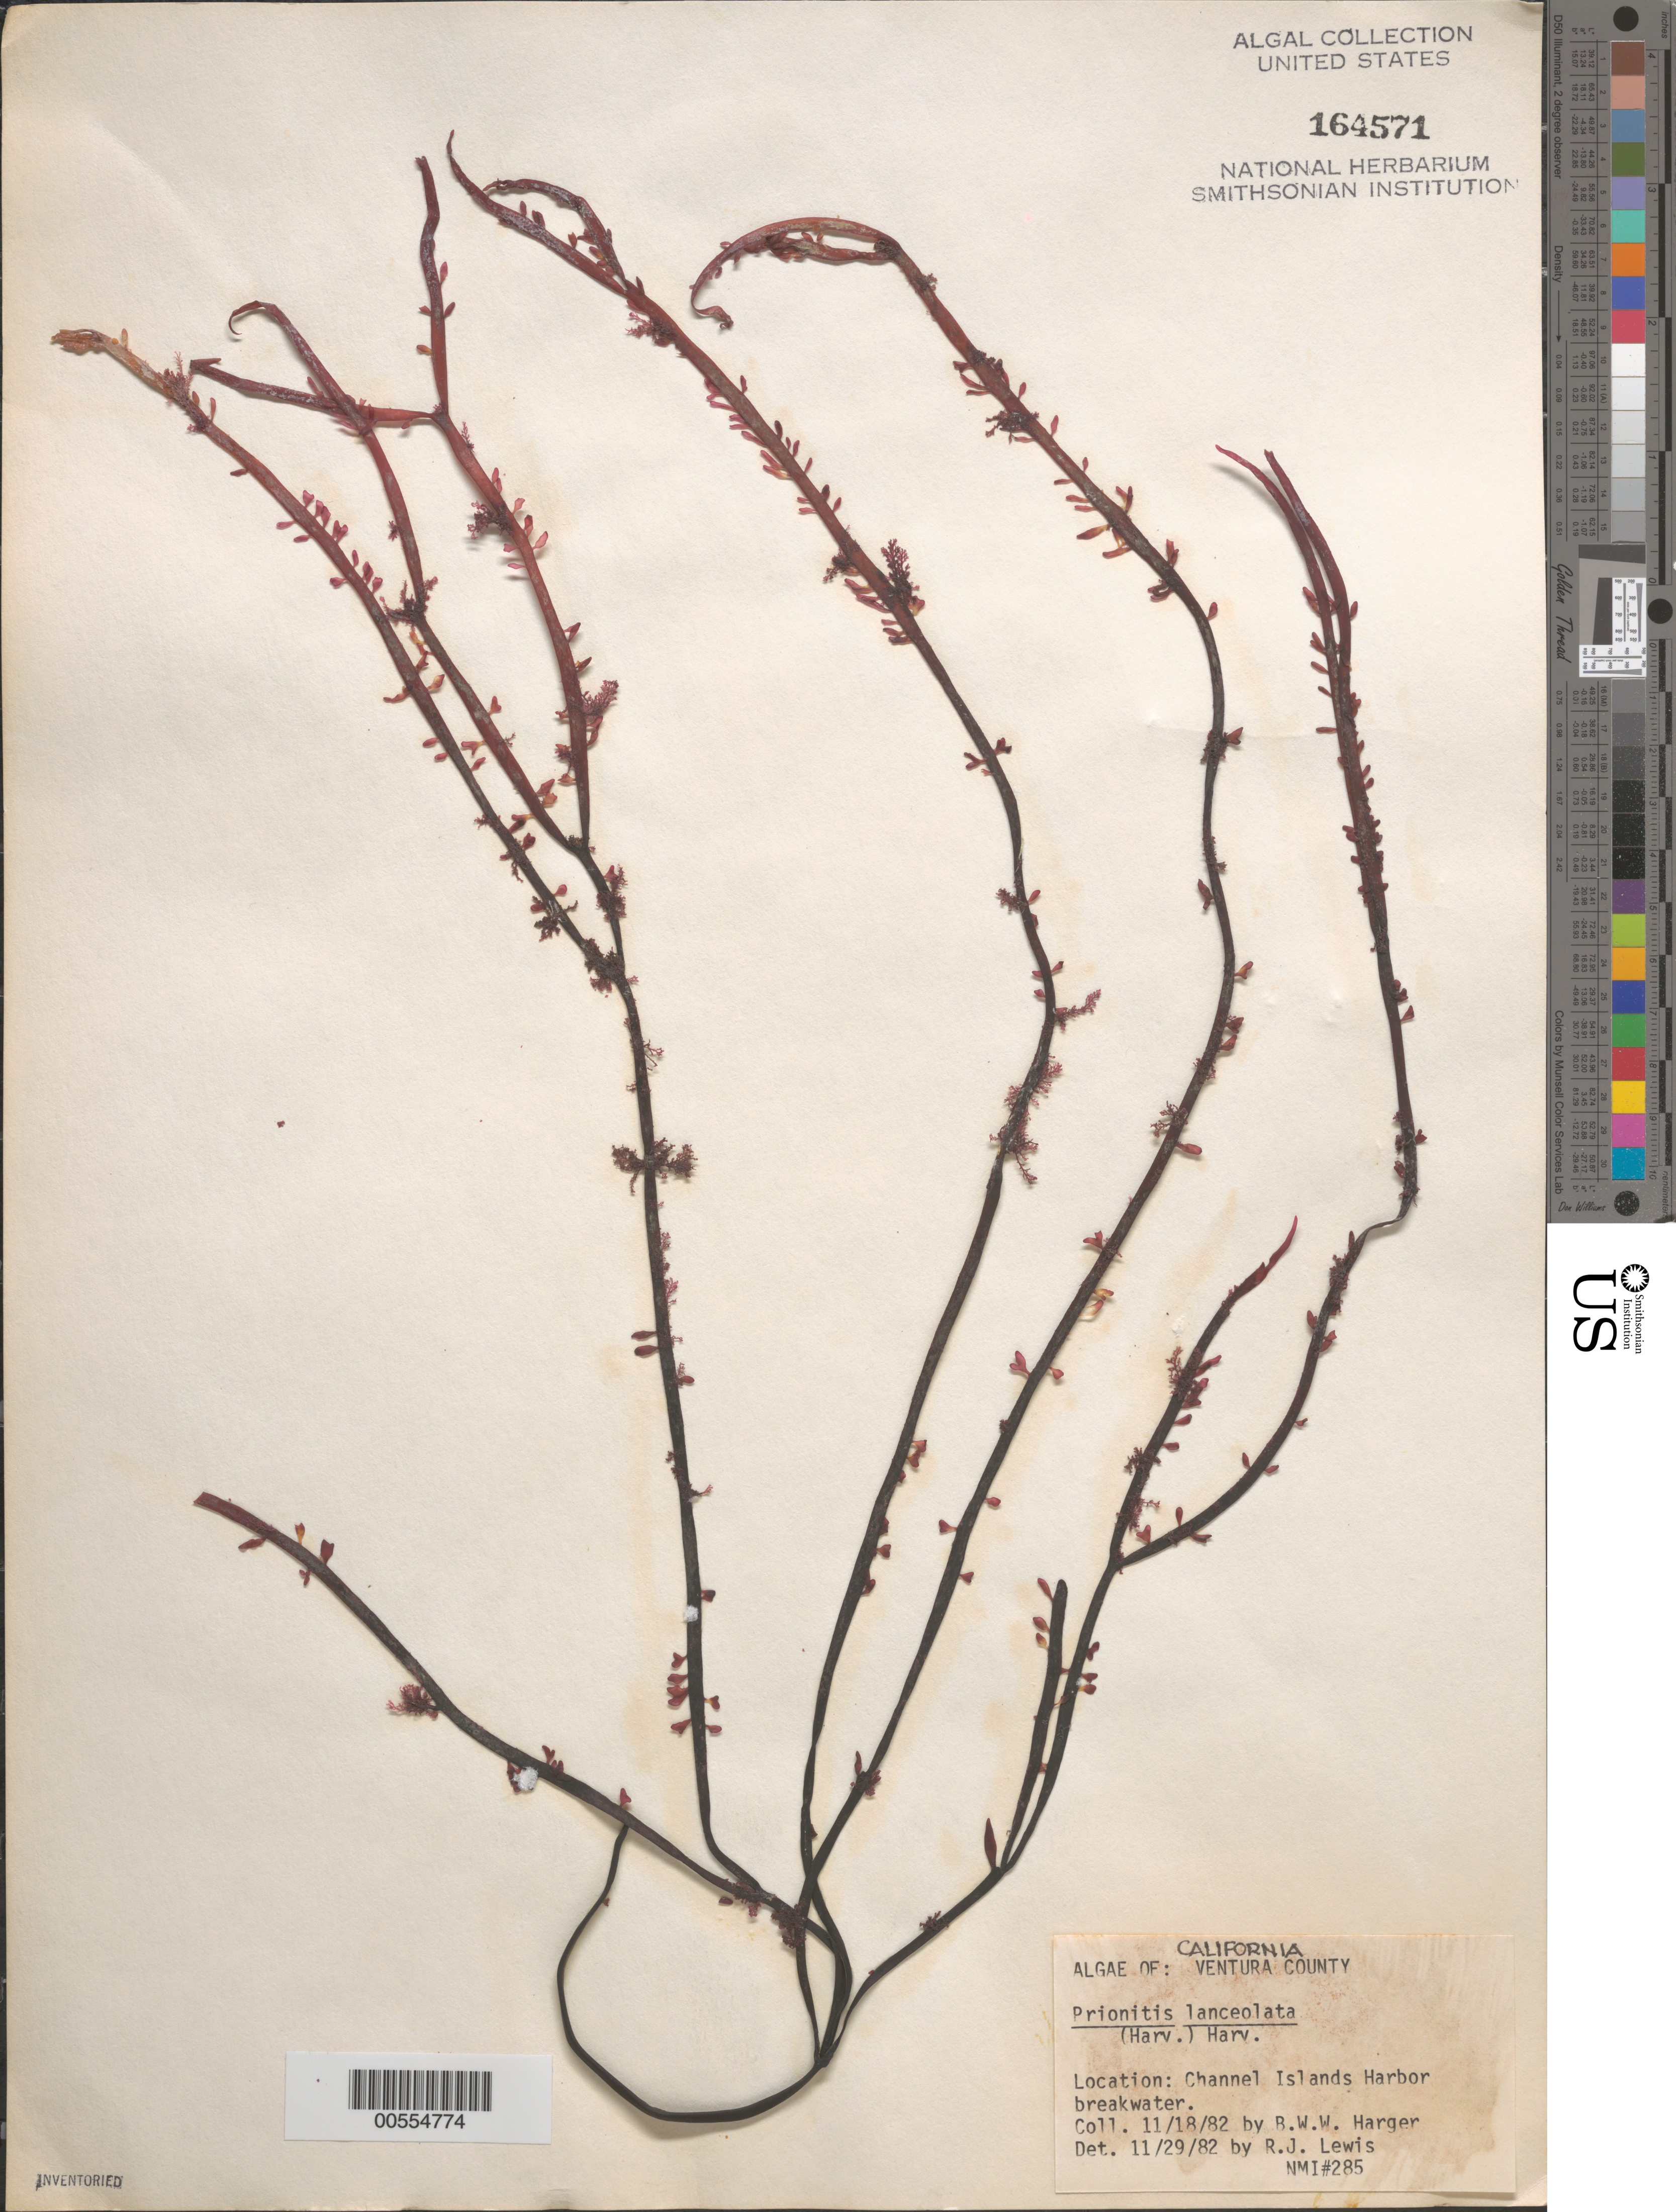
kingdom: Plantae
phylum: Rhodophyta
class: Florideophyceae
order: Cryptonemiales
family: Cryptonemiaceae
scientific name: Prionitis lanceolata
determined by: Lewis, R. J.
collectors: B. W. Harger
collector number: NMI 285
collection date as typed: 18 Nov 1982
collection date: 1982-11-18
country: United States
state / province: California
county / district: Ventura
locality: Channel Islands Harbor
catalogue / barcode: US 164571